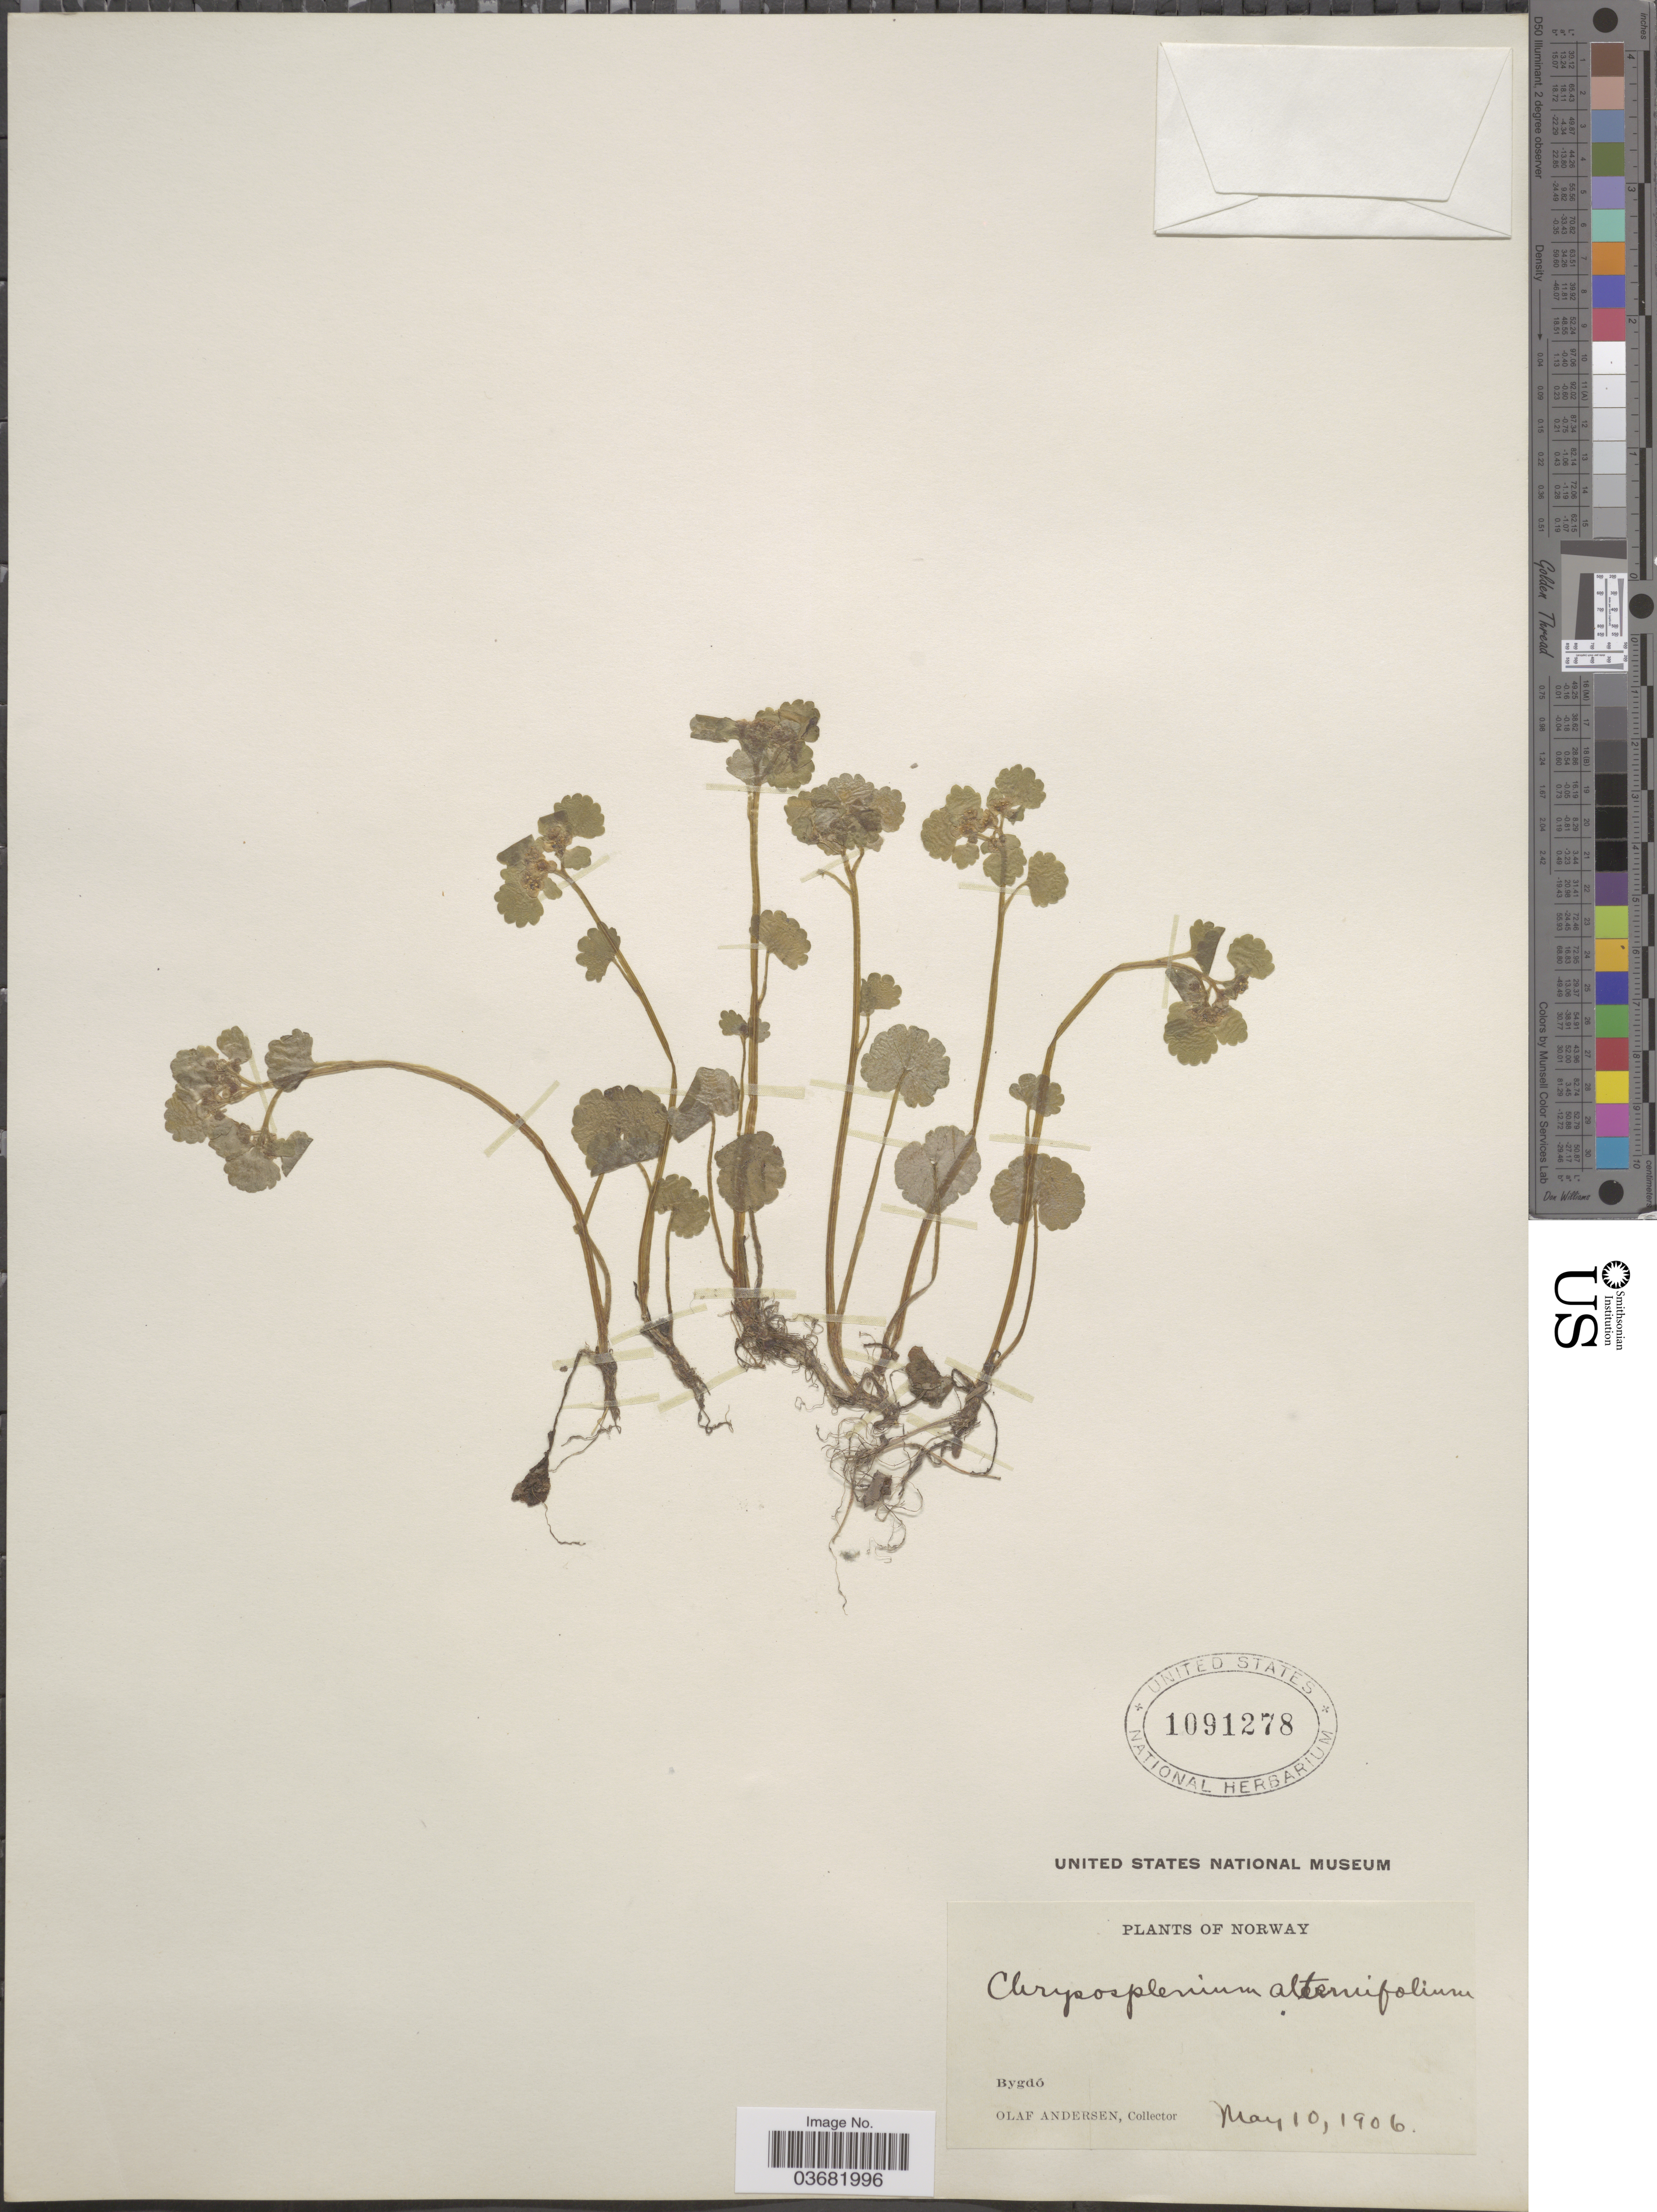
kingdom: Plantae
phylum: Tracheophyta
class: Magnoliopsida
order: Saxifragales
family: Saxifragaceae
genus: Chrysosplenium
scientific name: Chrysosplenium alternifolium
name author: L.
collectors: O. Andersen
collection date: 1906-05-10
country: Norway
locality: Bygdó.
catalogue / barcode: US 1091278